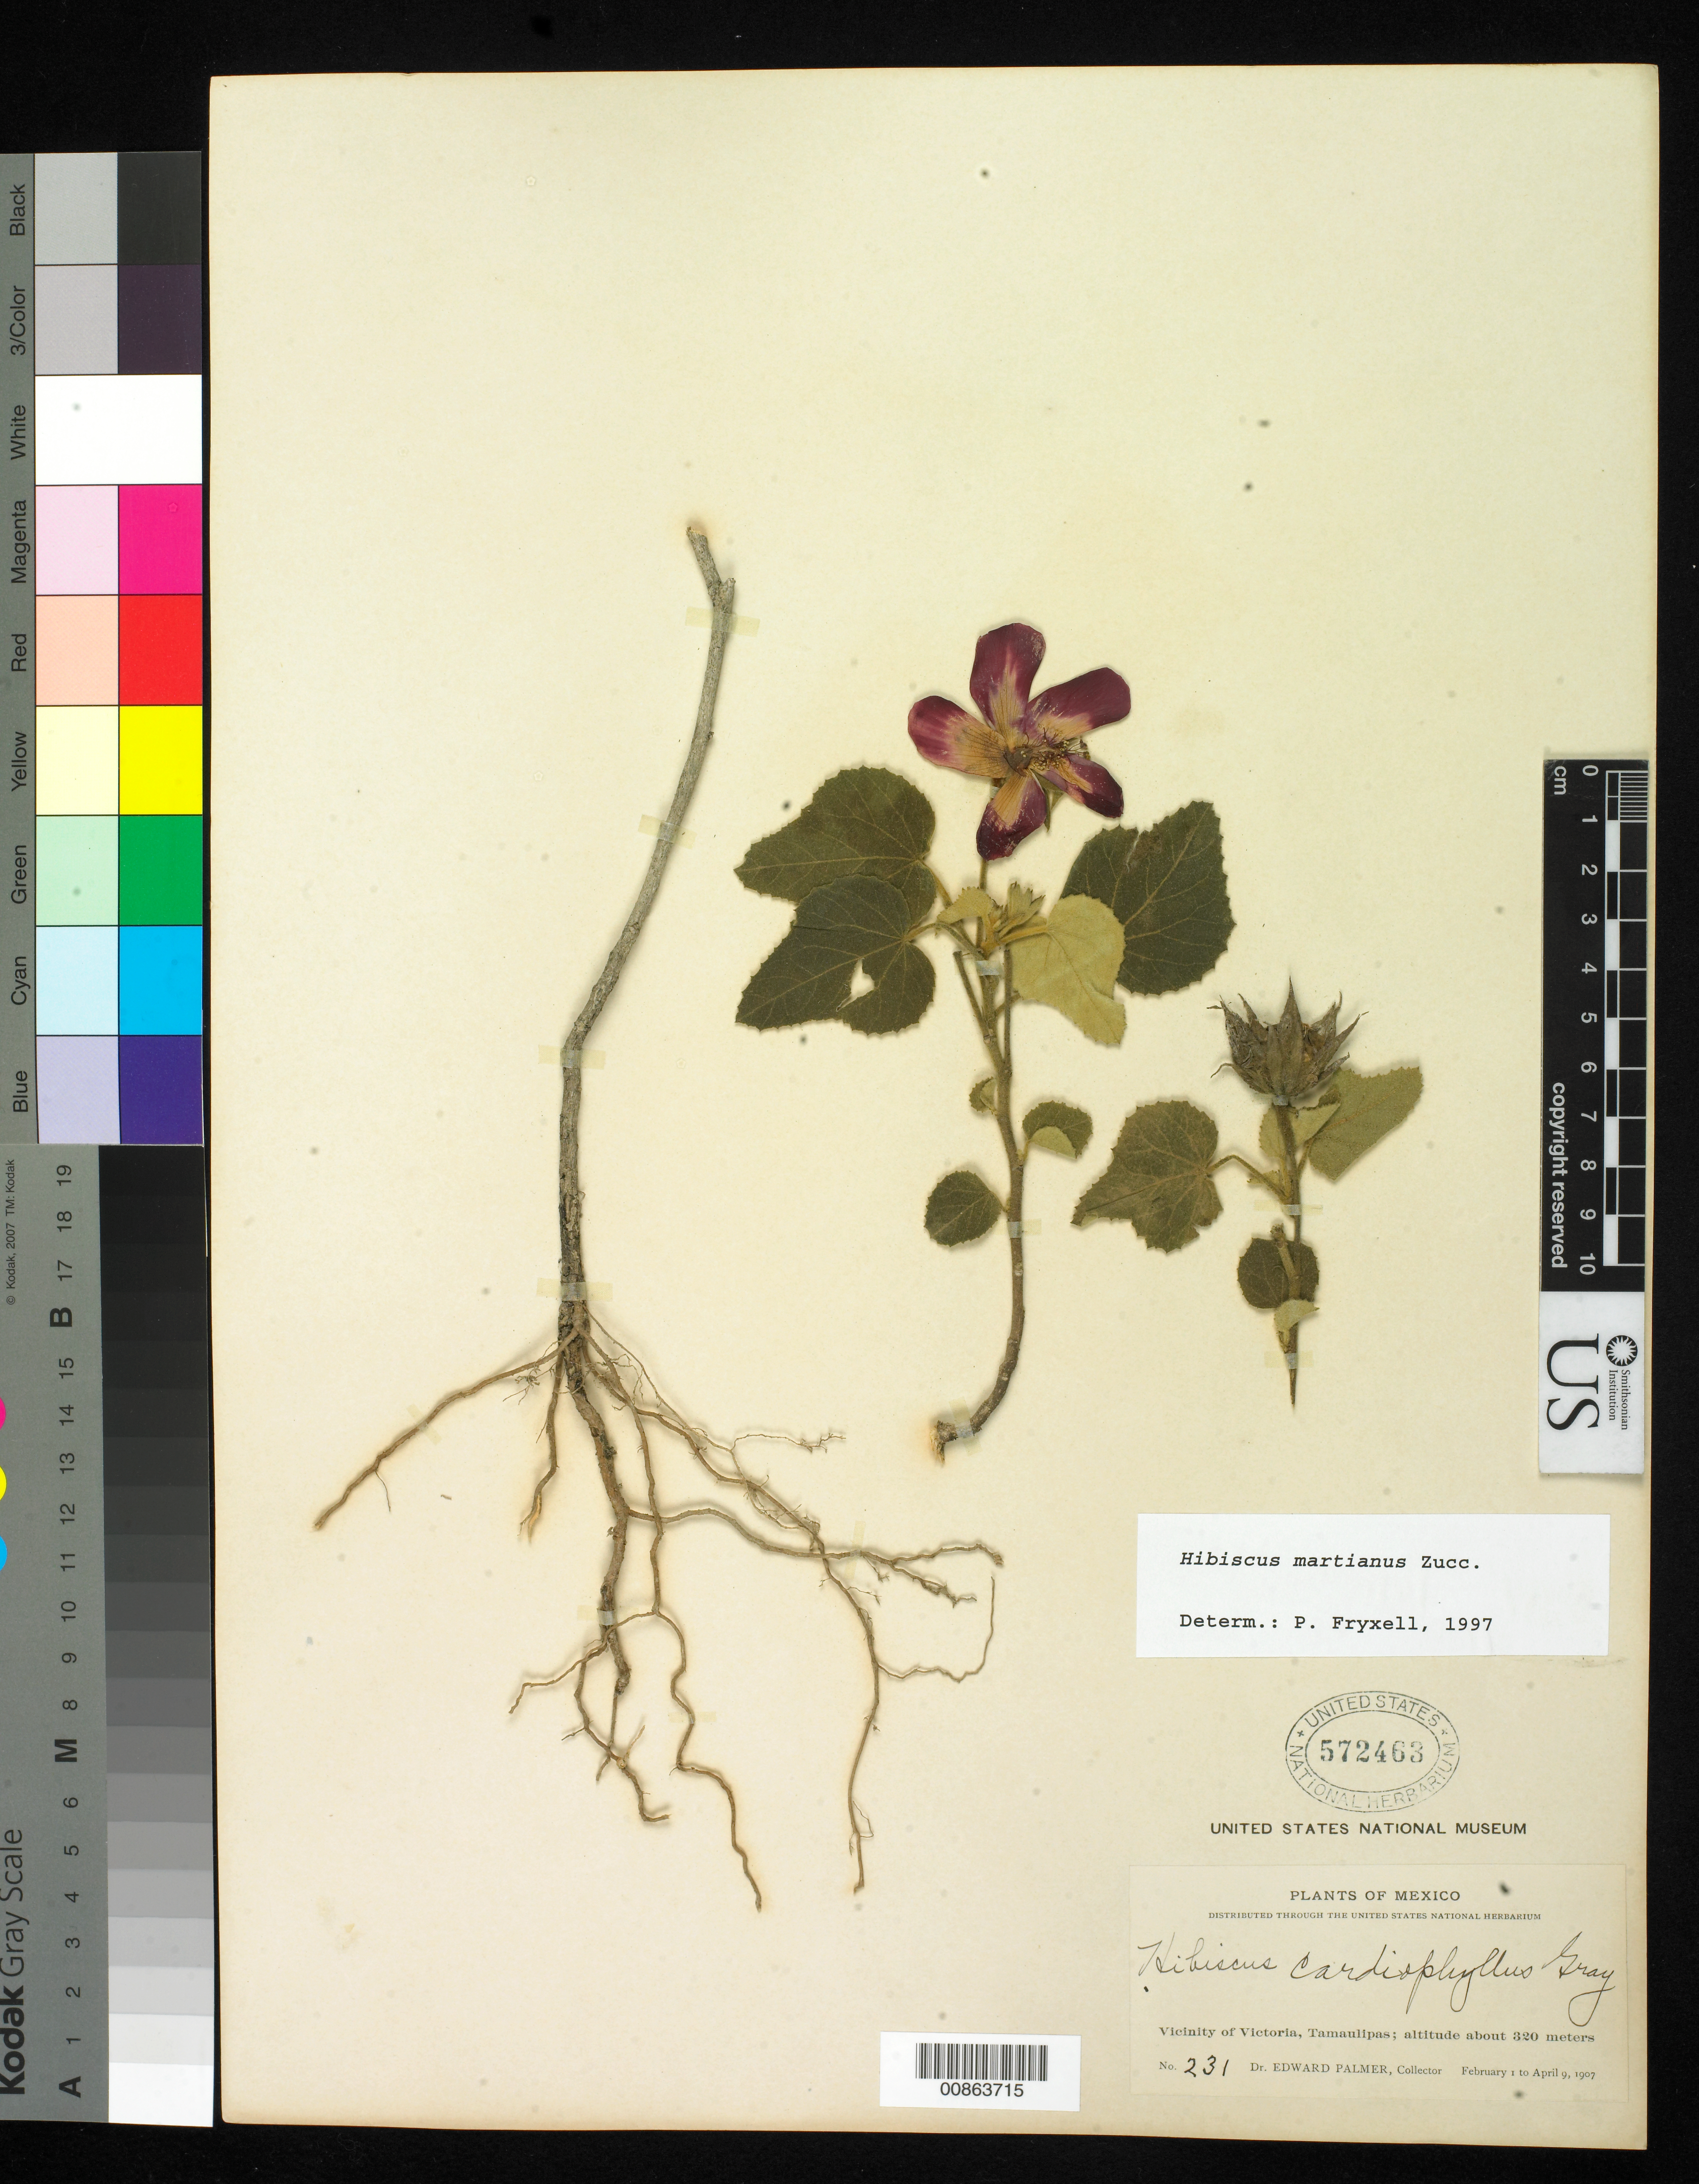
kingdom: Plantae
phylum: Tracheophyta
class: Magnoliopsida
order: Malvales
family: Malvaceae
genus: Hibiscus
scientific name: Hibiscus martianus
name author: Zucc.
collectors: E. Palmer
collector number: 231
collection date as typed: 01 Feb 1907 to 09 Apr 1907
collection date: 1907-02-01/1907-04-09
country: Mexico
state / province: Tamaulipas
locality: Vicinity of Victoria.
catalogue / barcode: US 572463